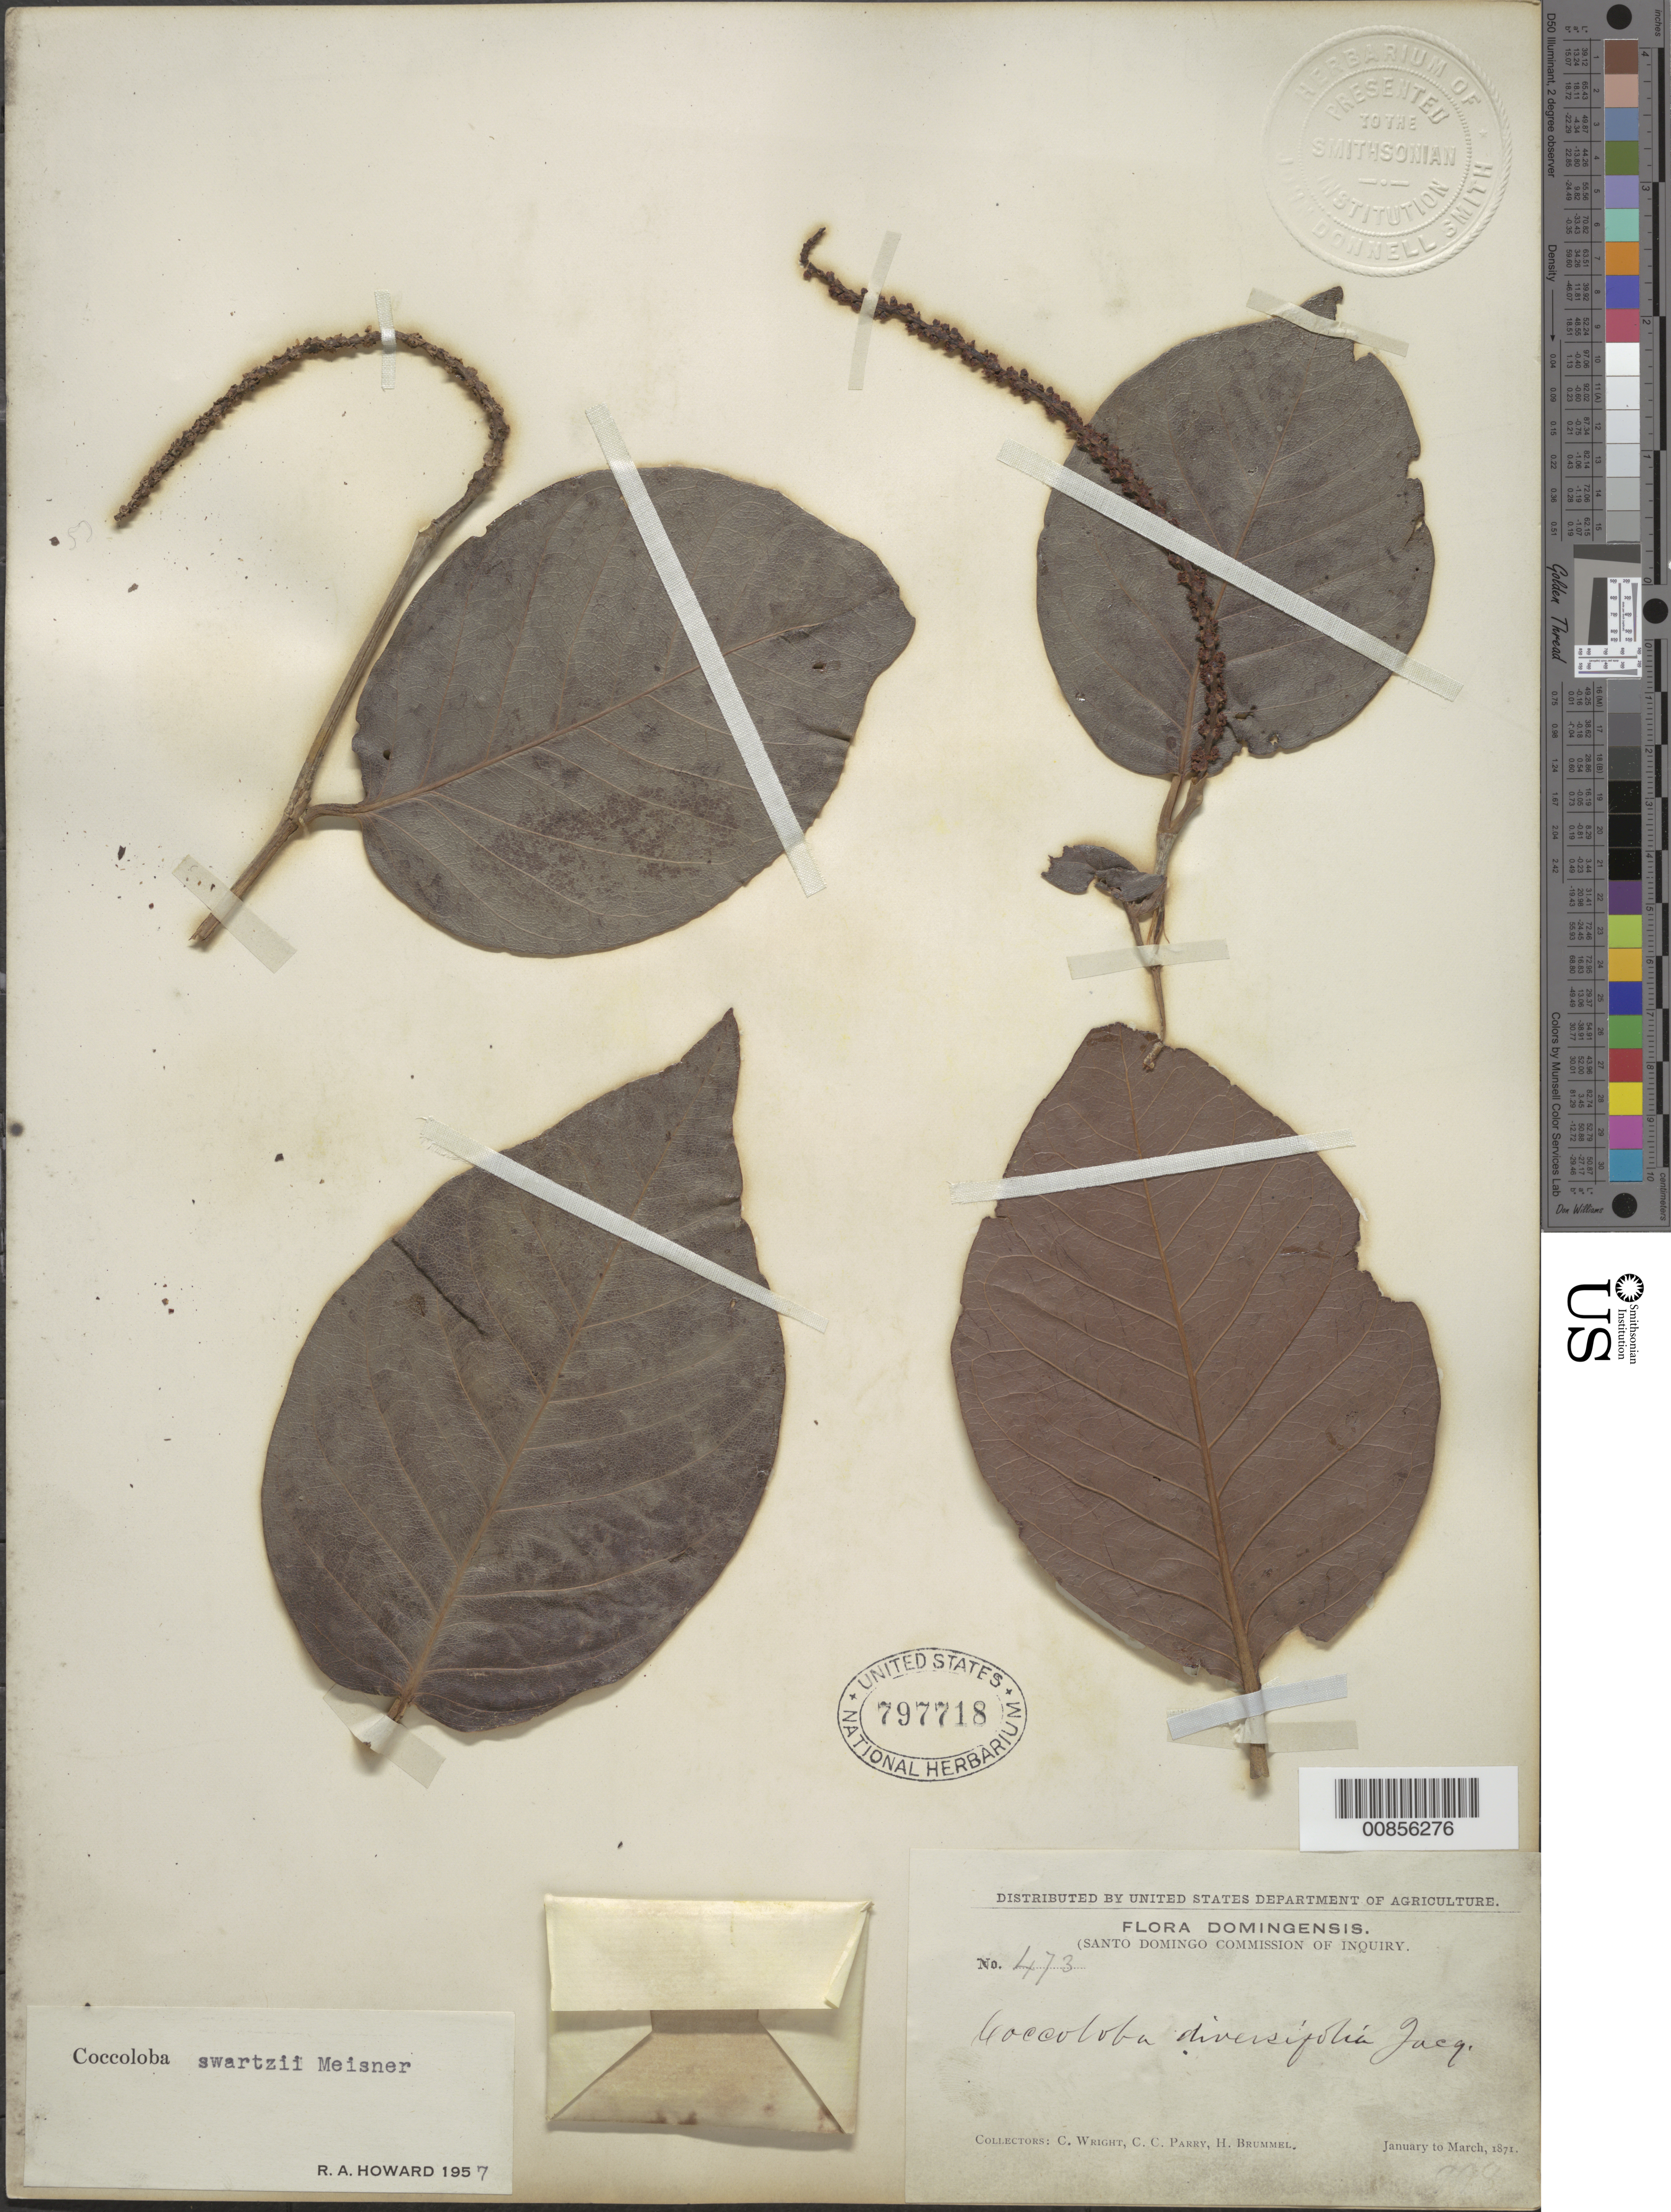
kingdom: Plantae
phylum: Tracheophyta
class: Magnoliopsida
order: Caryophyllales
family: Polygonaceae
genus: Coccoloba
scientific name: Coccoloba swartzii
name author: Meisn.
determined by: Howard, R. A.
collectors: C. Wright, C. C. Parry & H. Brummel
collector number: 473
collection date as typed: Jan 1871 to -- Mar 1871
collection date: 1871-01/1871-03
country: Dominican Republic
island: Hispaniola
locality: Dominican Republic.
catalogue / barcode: US 797718